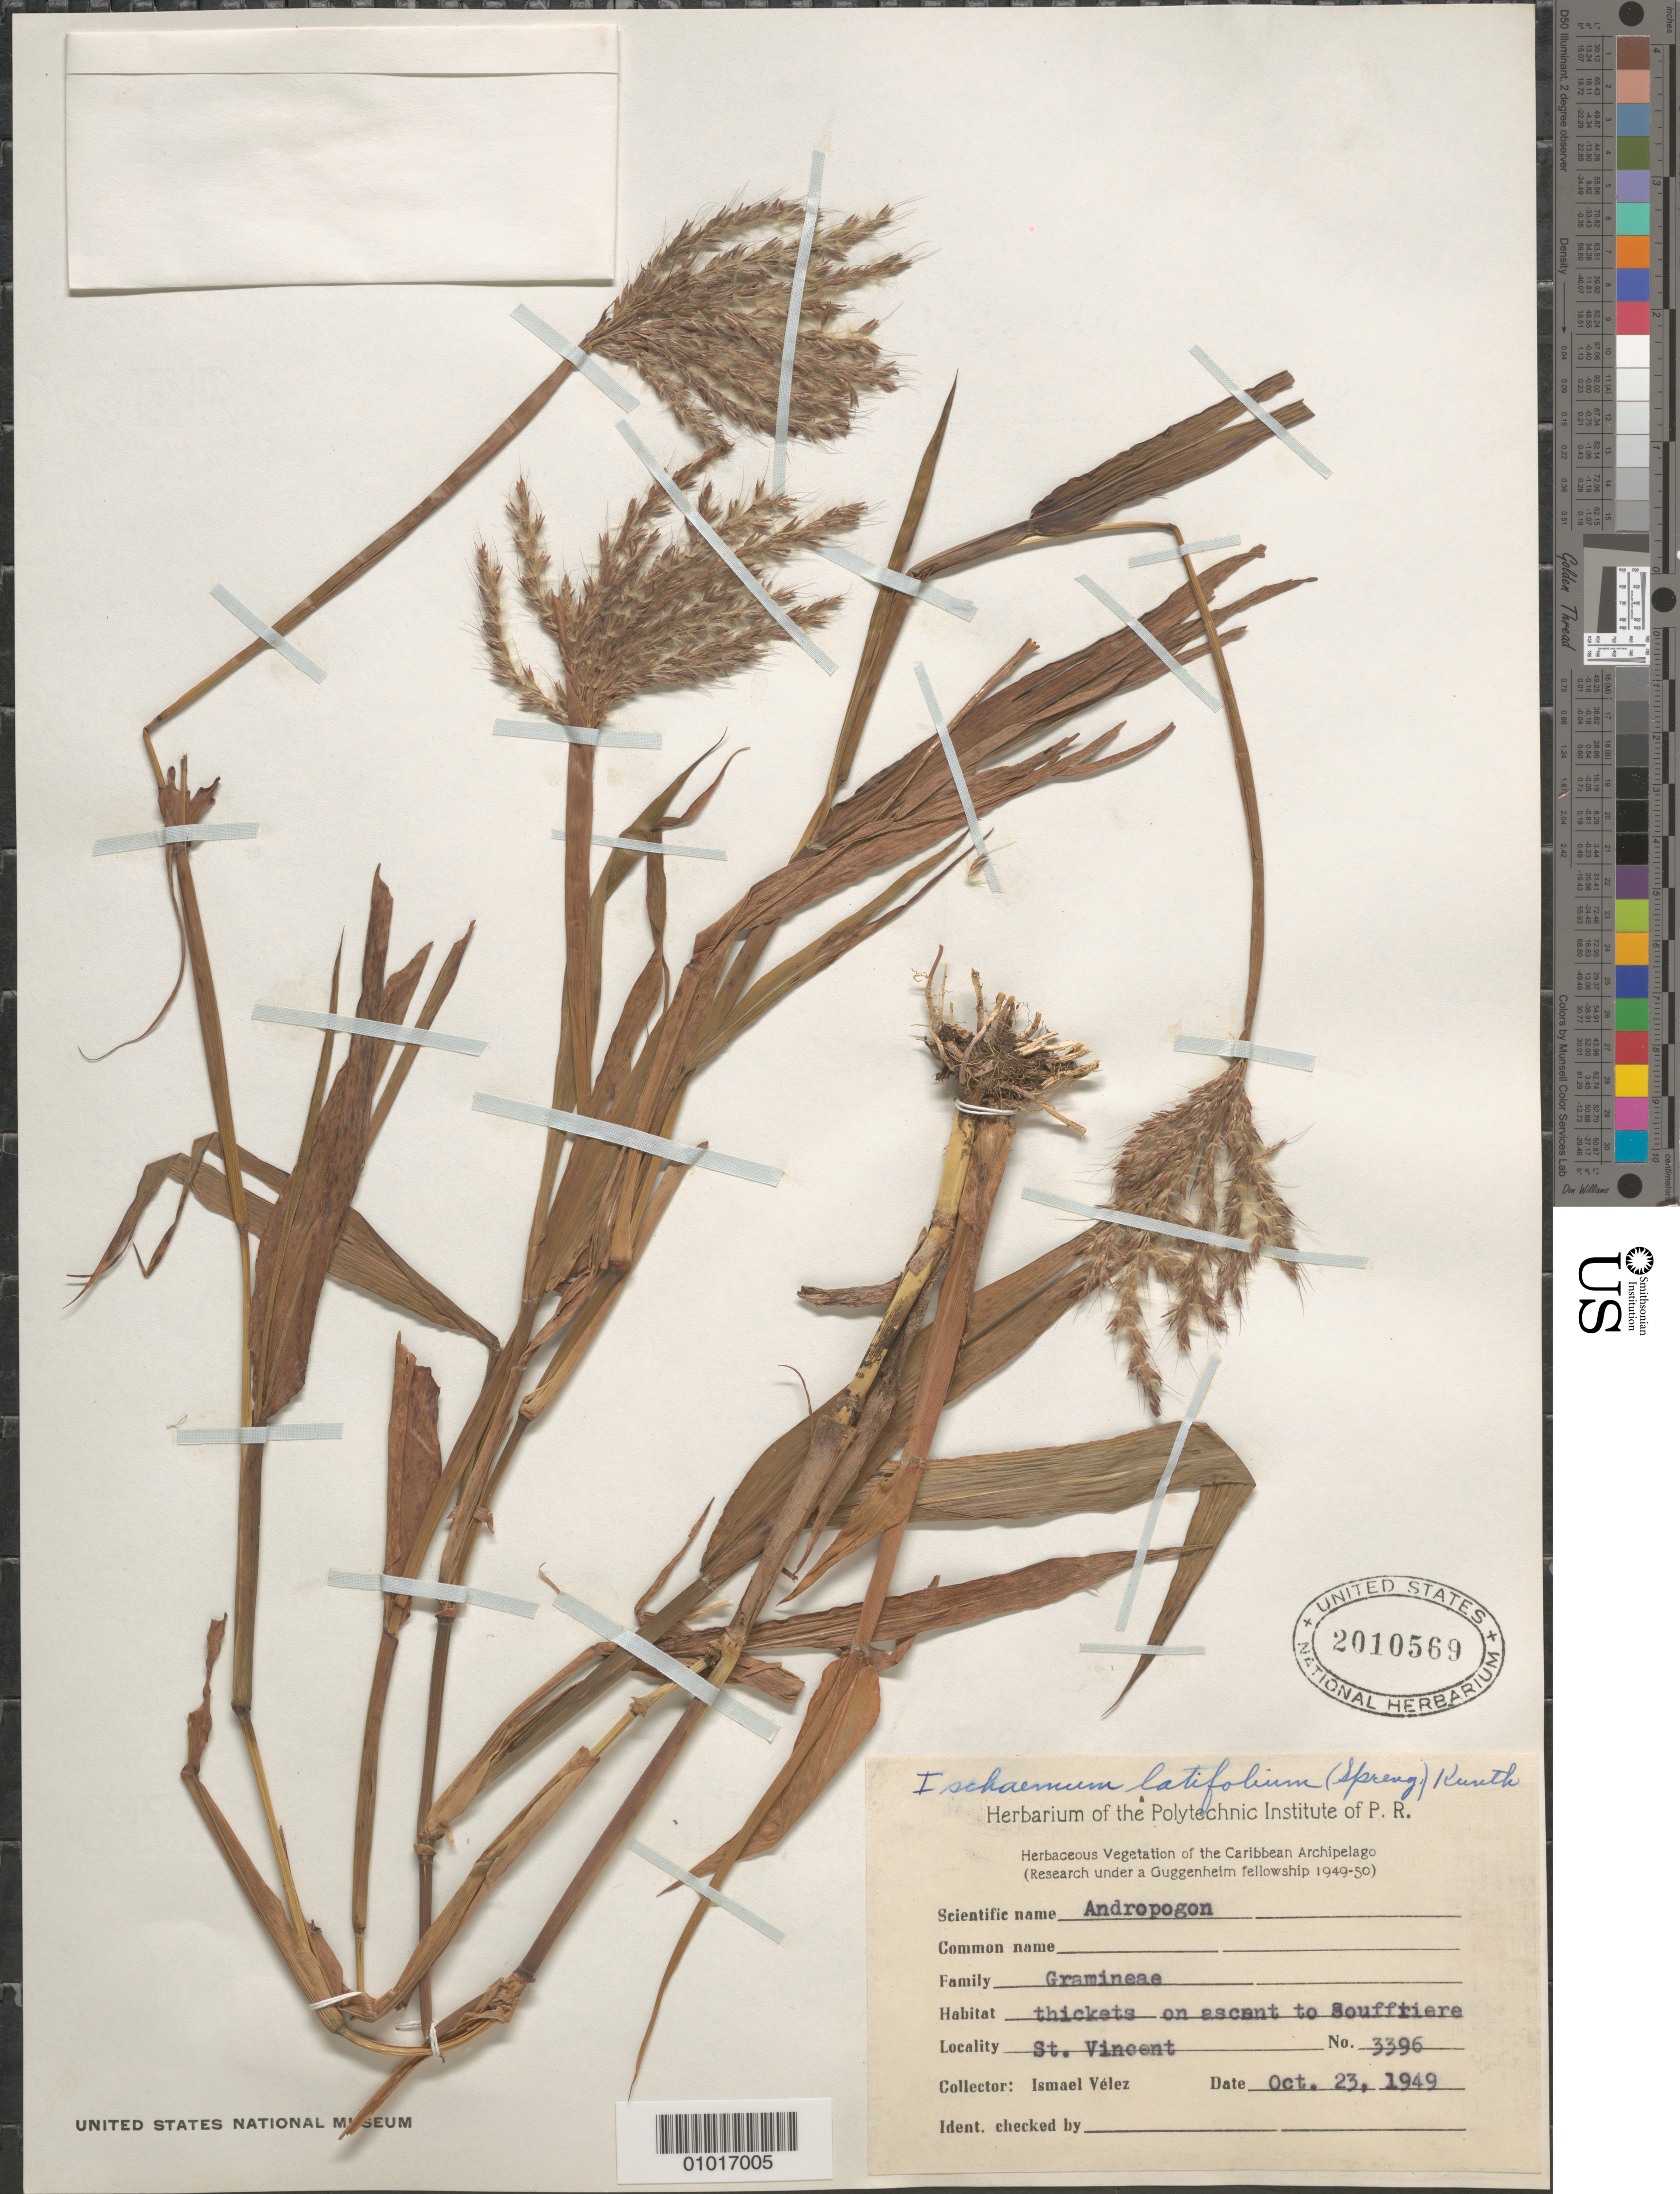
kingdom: Plantae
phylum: Tracheophyta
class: Liliopsida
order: Poales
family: Poaceae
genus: Ischaemum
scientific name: Ischaemum latifolium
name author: (Spreng.) Kunth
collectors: I. Velez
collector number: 3396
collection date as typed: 23 Oct 1949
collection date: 1949-10-23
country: St. Vincent - Grenadines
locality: thickets on ascant to Souffriere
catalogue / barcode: US 2010569